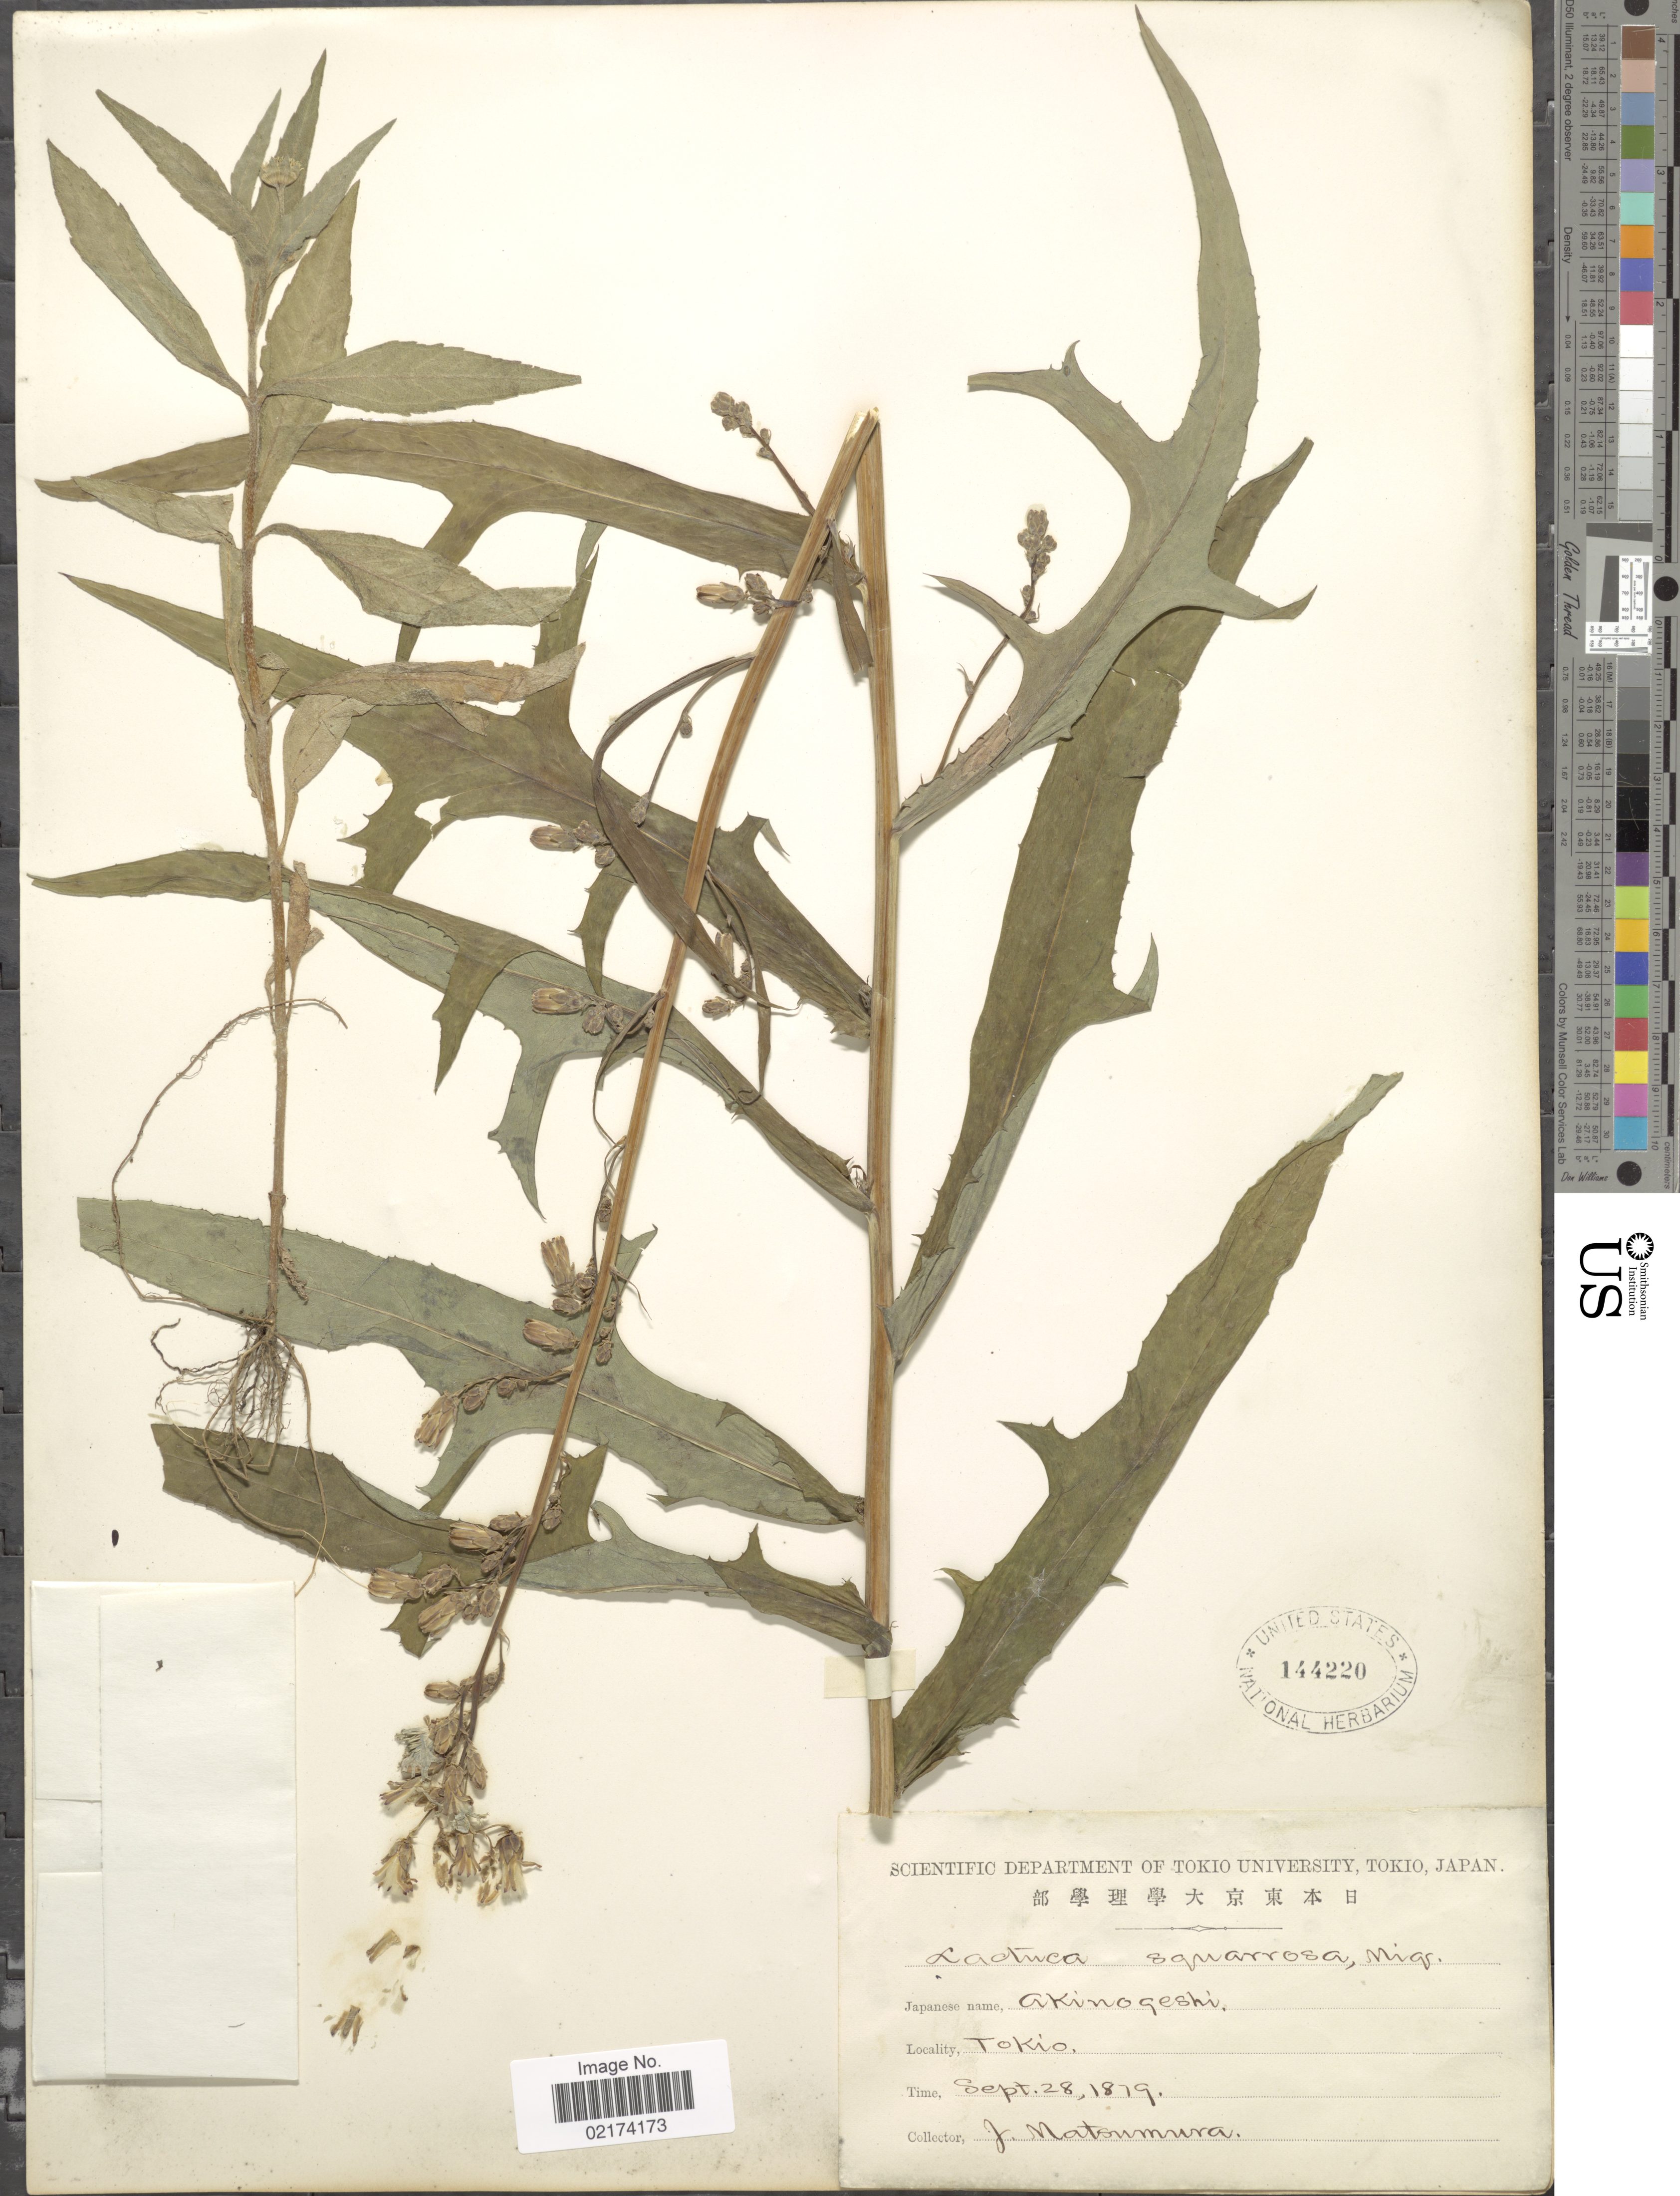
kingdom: Plantae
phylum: Tracheophyta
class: Magnoliopsida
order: Asterales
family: Asteraceae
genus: Lactuca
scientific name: Lactuca indica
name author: L.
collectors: J. Matsumura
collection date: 1879-09-28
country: Japan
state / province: Tokyo, Federal City of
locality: Tokio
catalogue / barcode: US 144220